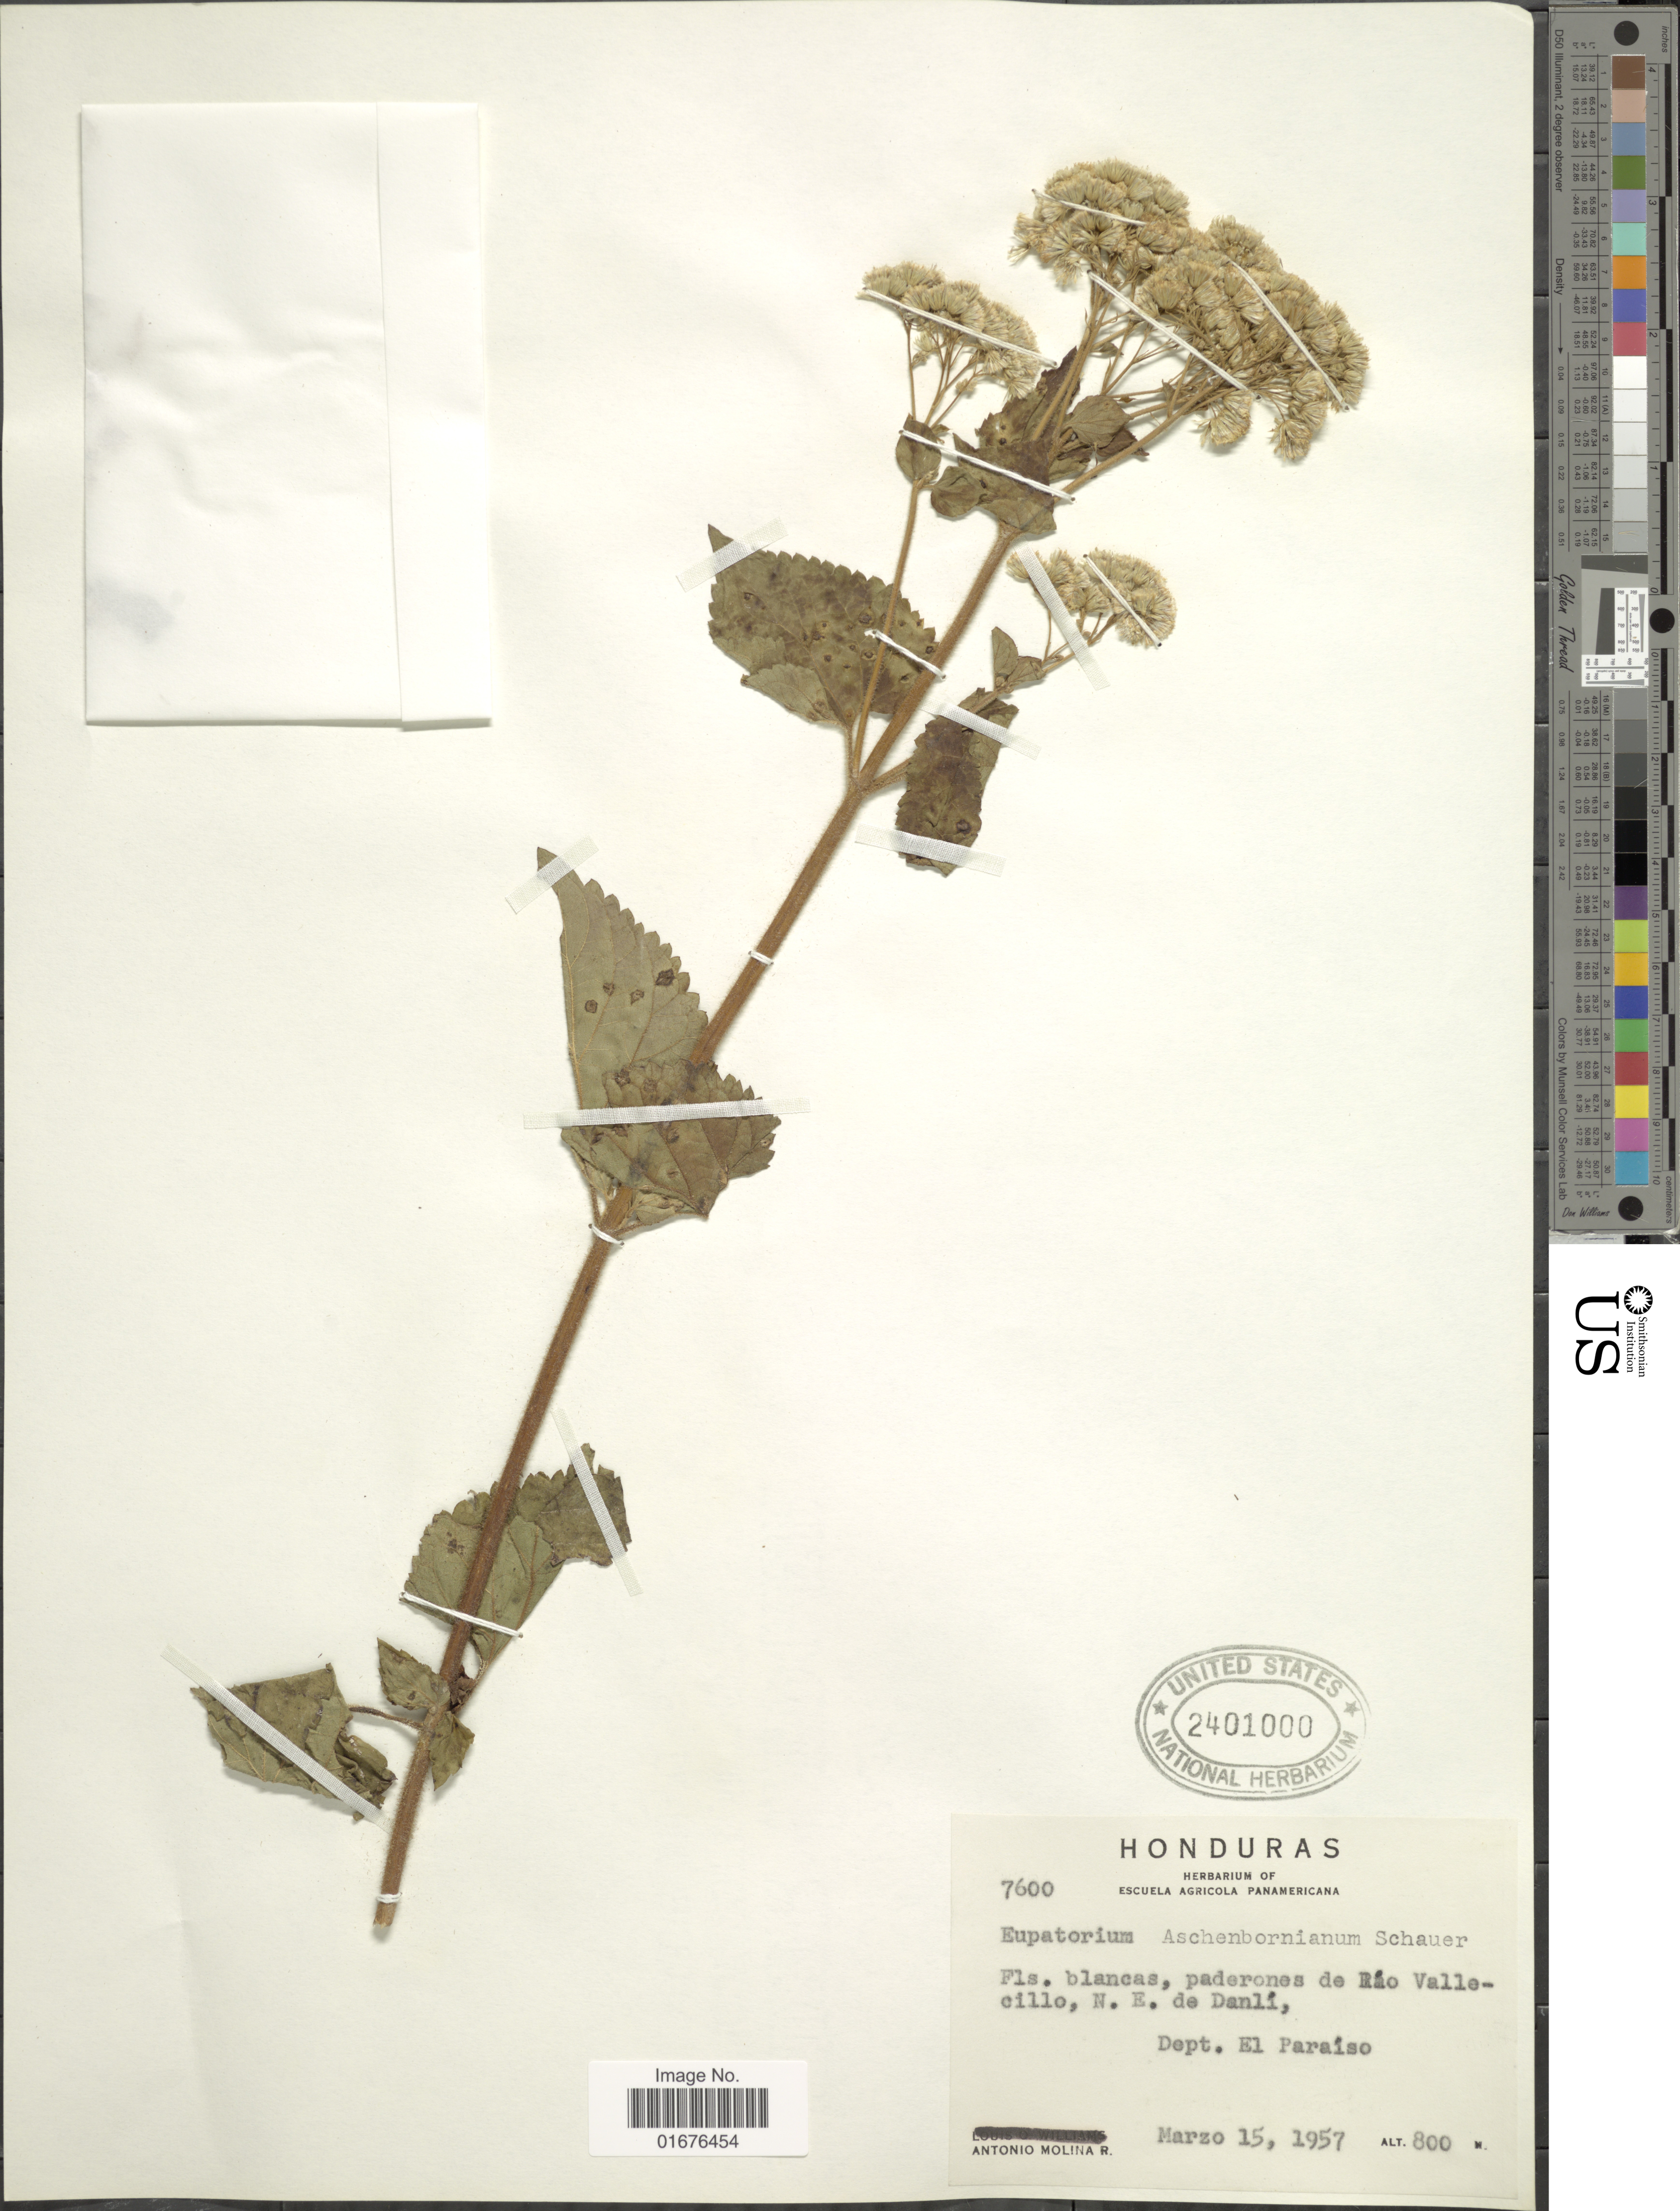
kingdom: Plantae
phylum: Tracheophyta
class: Magnoliopsida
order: Asterales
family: Asteraceae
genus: Ageratina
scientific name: Ageratina pichinchensis var. bustamenta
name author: (DC.) R.M. King & H. Rob.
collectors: A. Molina R.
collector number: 7600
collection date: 1957-03-15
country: Honduras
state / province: El Paraíso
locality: Paderones de Ráo Vallecillo, N.E. de Danlí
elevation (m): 800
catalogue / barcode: US 2401000